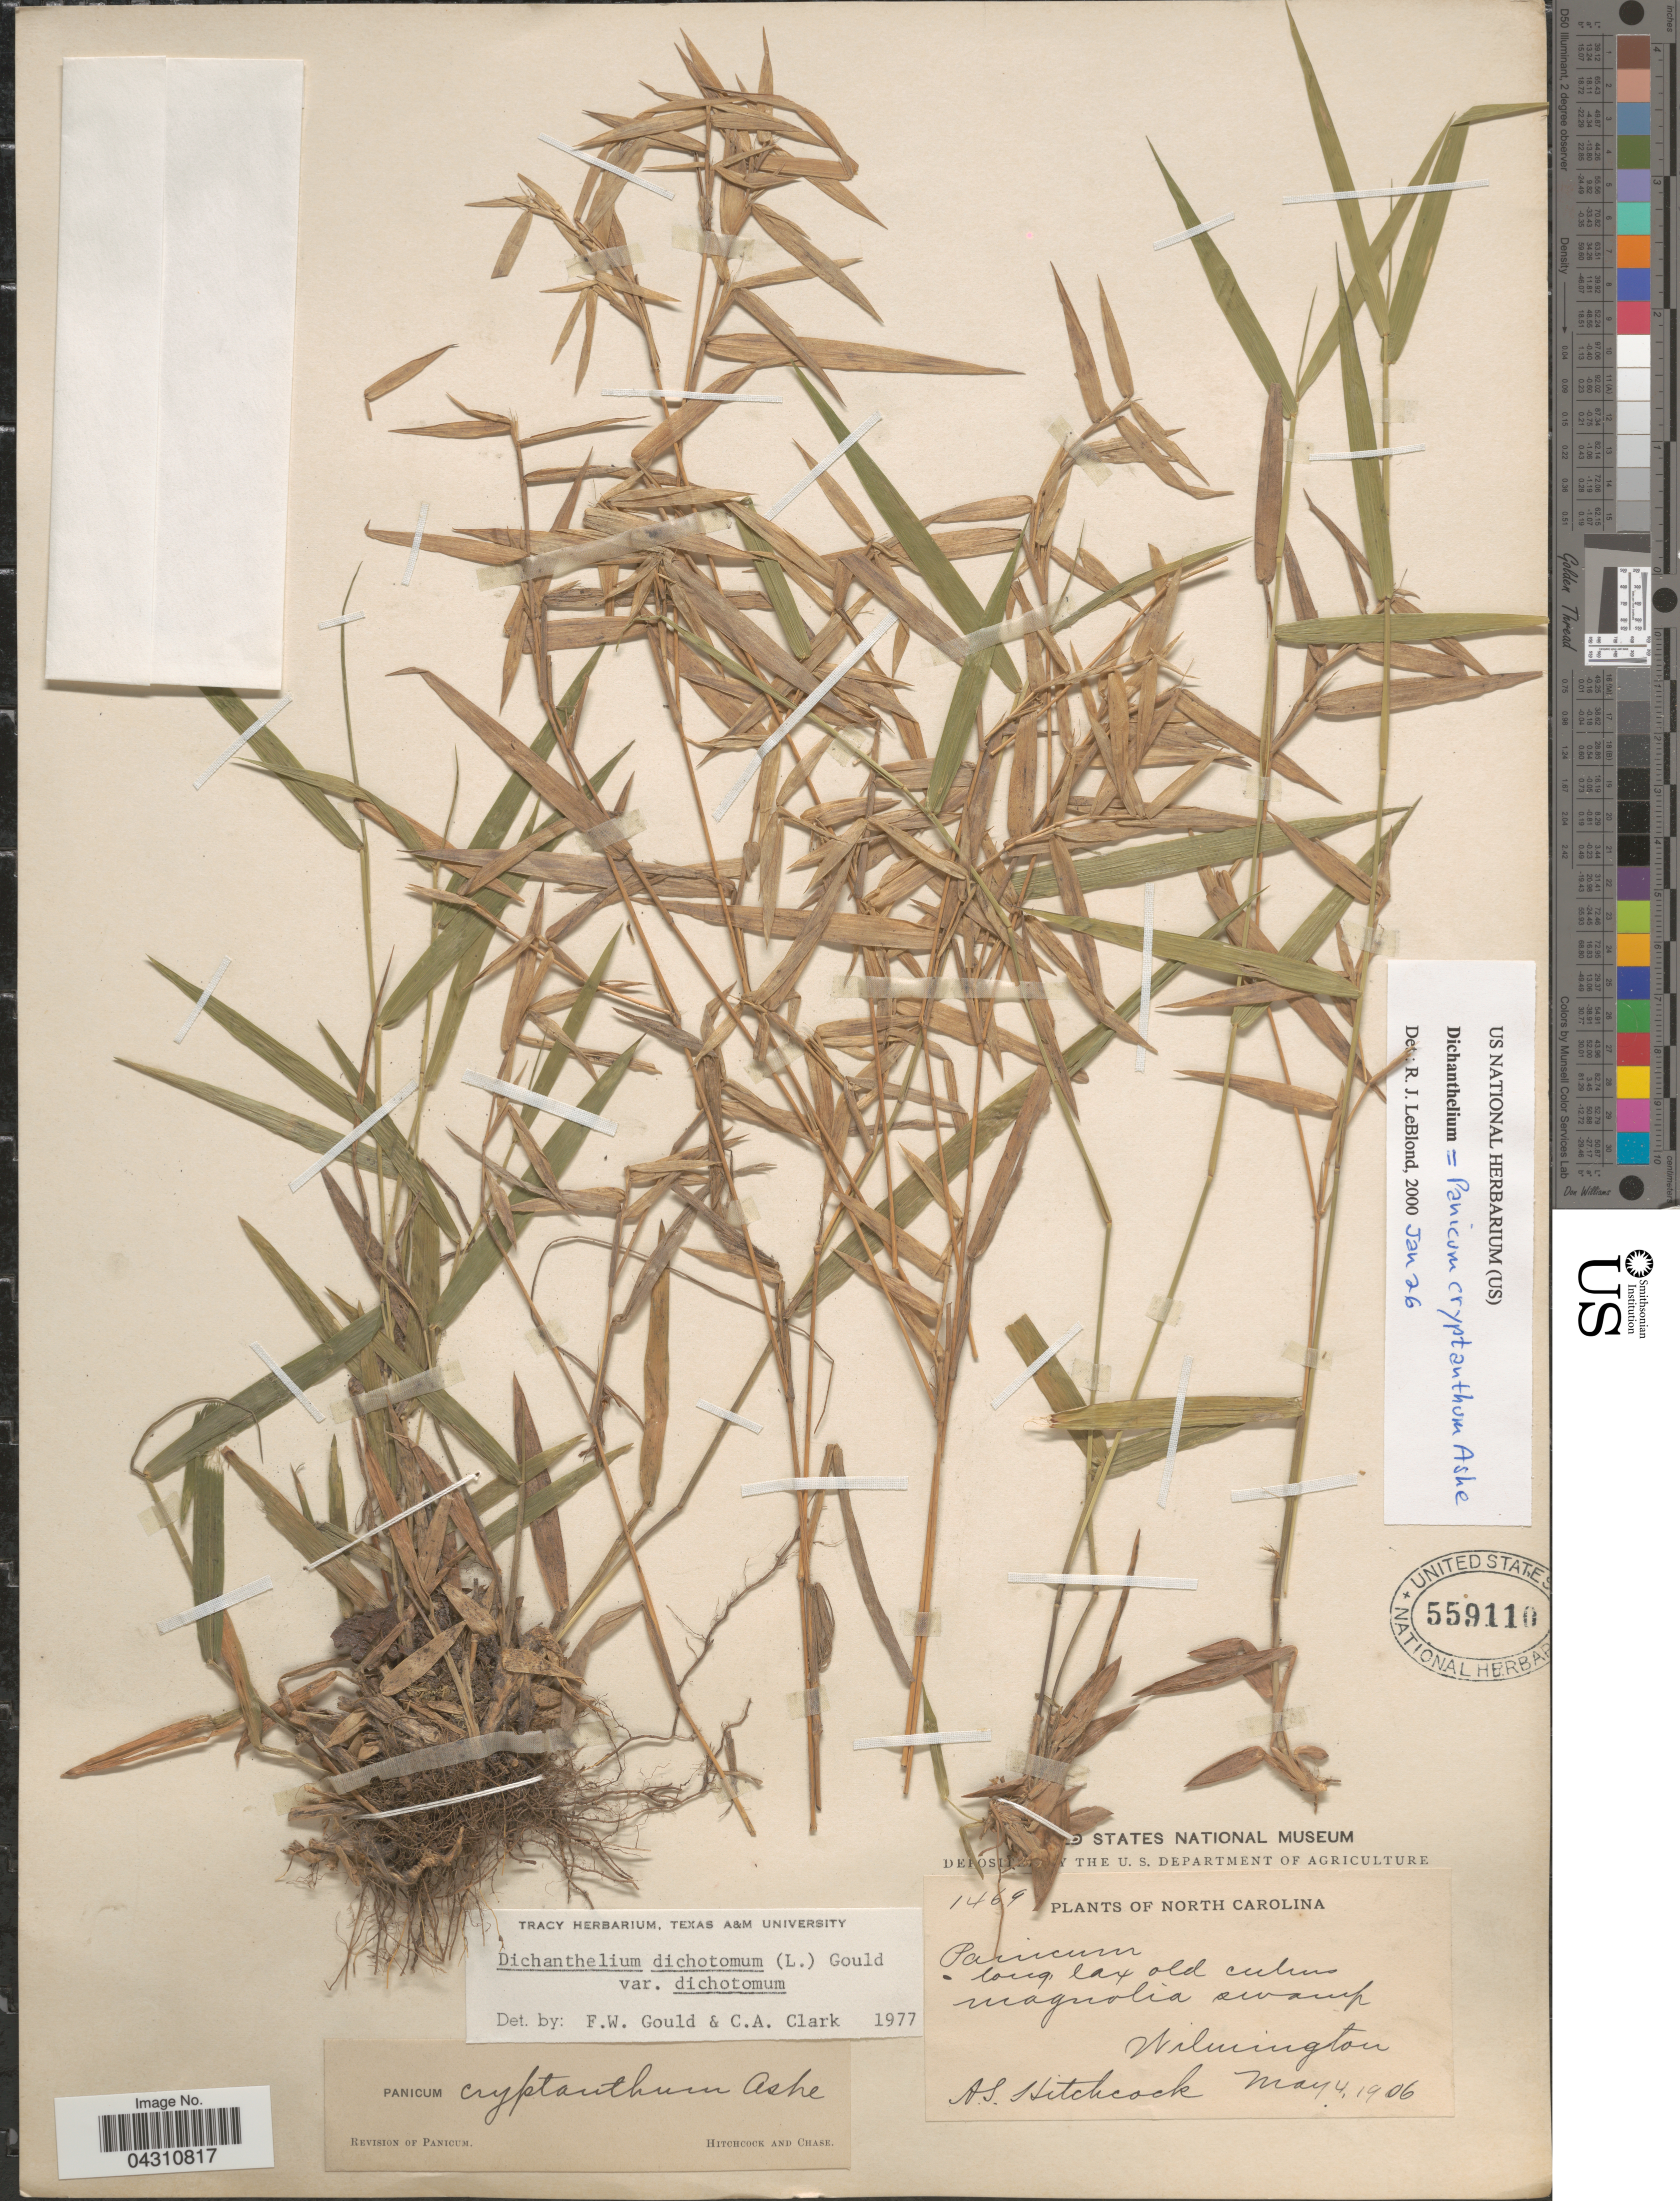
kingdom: Plantae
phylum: Tracheophyta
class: Liliopsida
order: Poales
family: Poaceae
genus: Dichanthelium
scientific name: Dichanthelium scabriusculum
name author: (Elliott) Gould & C.A. Clark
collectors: A. S. Hitchcock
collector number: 1469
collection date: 1906-05-04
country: United States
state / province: North Carolina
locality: Wilmington.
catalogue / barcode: US 559110